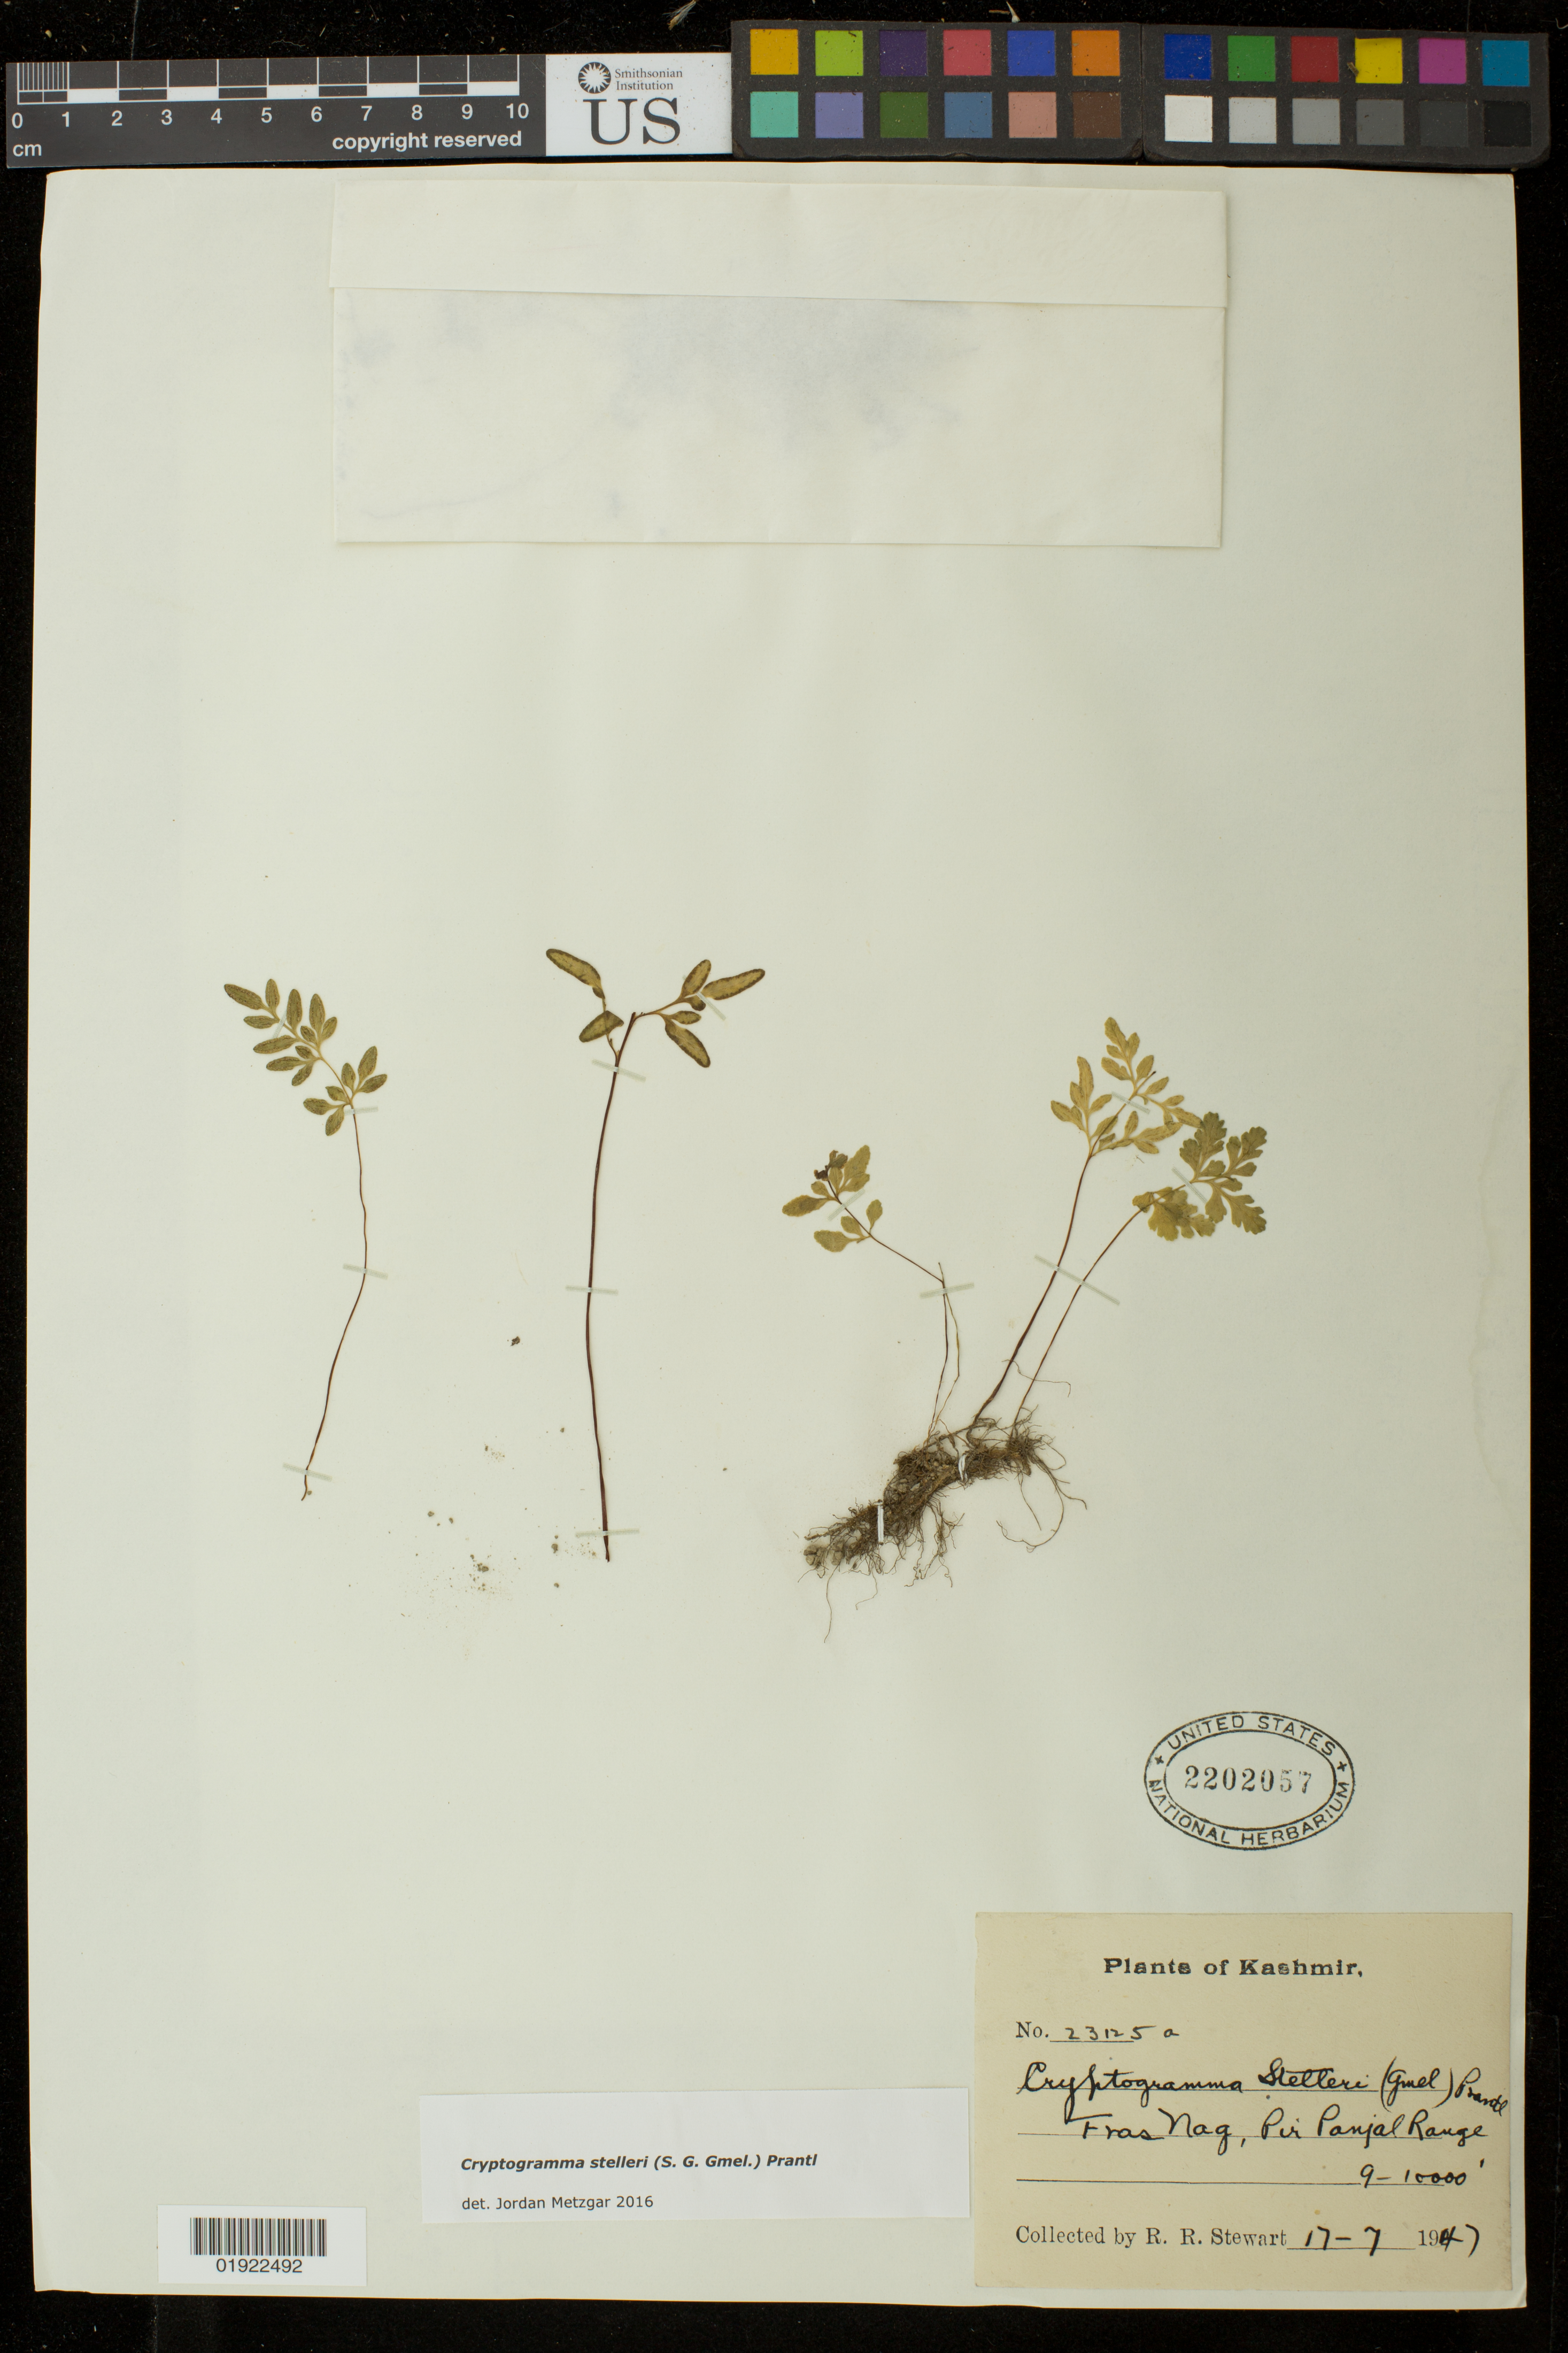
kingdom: Plantae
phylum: Tracheophyta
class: Polypodiopsida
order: Polypodiales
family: Pteridaceae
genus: Cryptogramma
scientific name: Cryptogramma stelleri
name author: (S.G. Gmel.) Prantl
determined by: Metzgar, Jordan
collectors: R. R. Stewart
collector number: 23125 a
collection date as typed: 17-7-1947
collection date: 1947-07-17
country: India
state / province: Jammu and Kashmir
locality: Fras Nag, Pir Panjal Range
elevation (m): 2743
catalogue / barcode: US 2202057